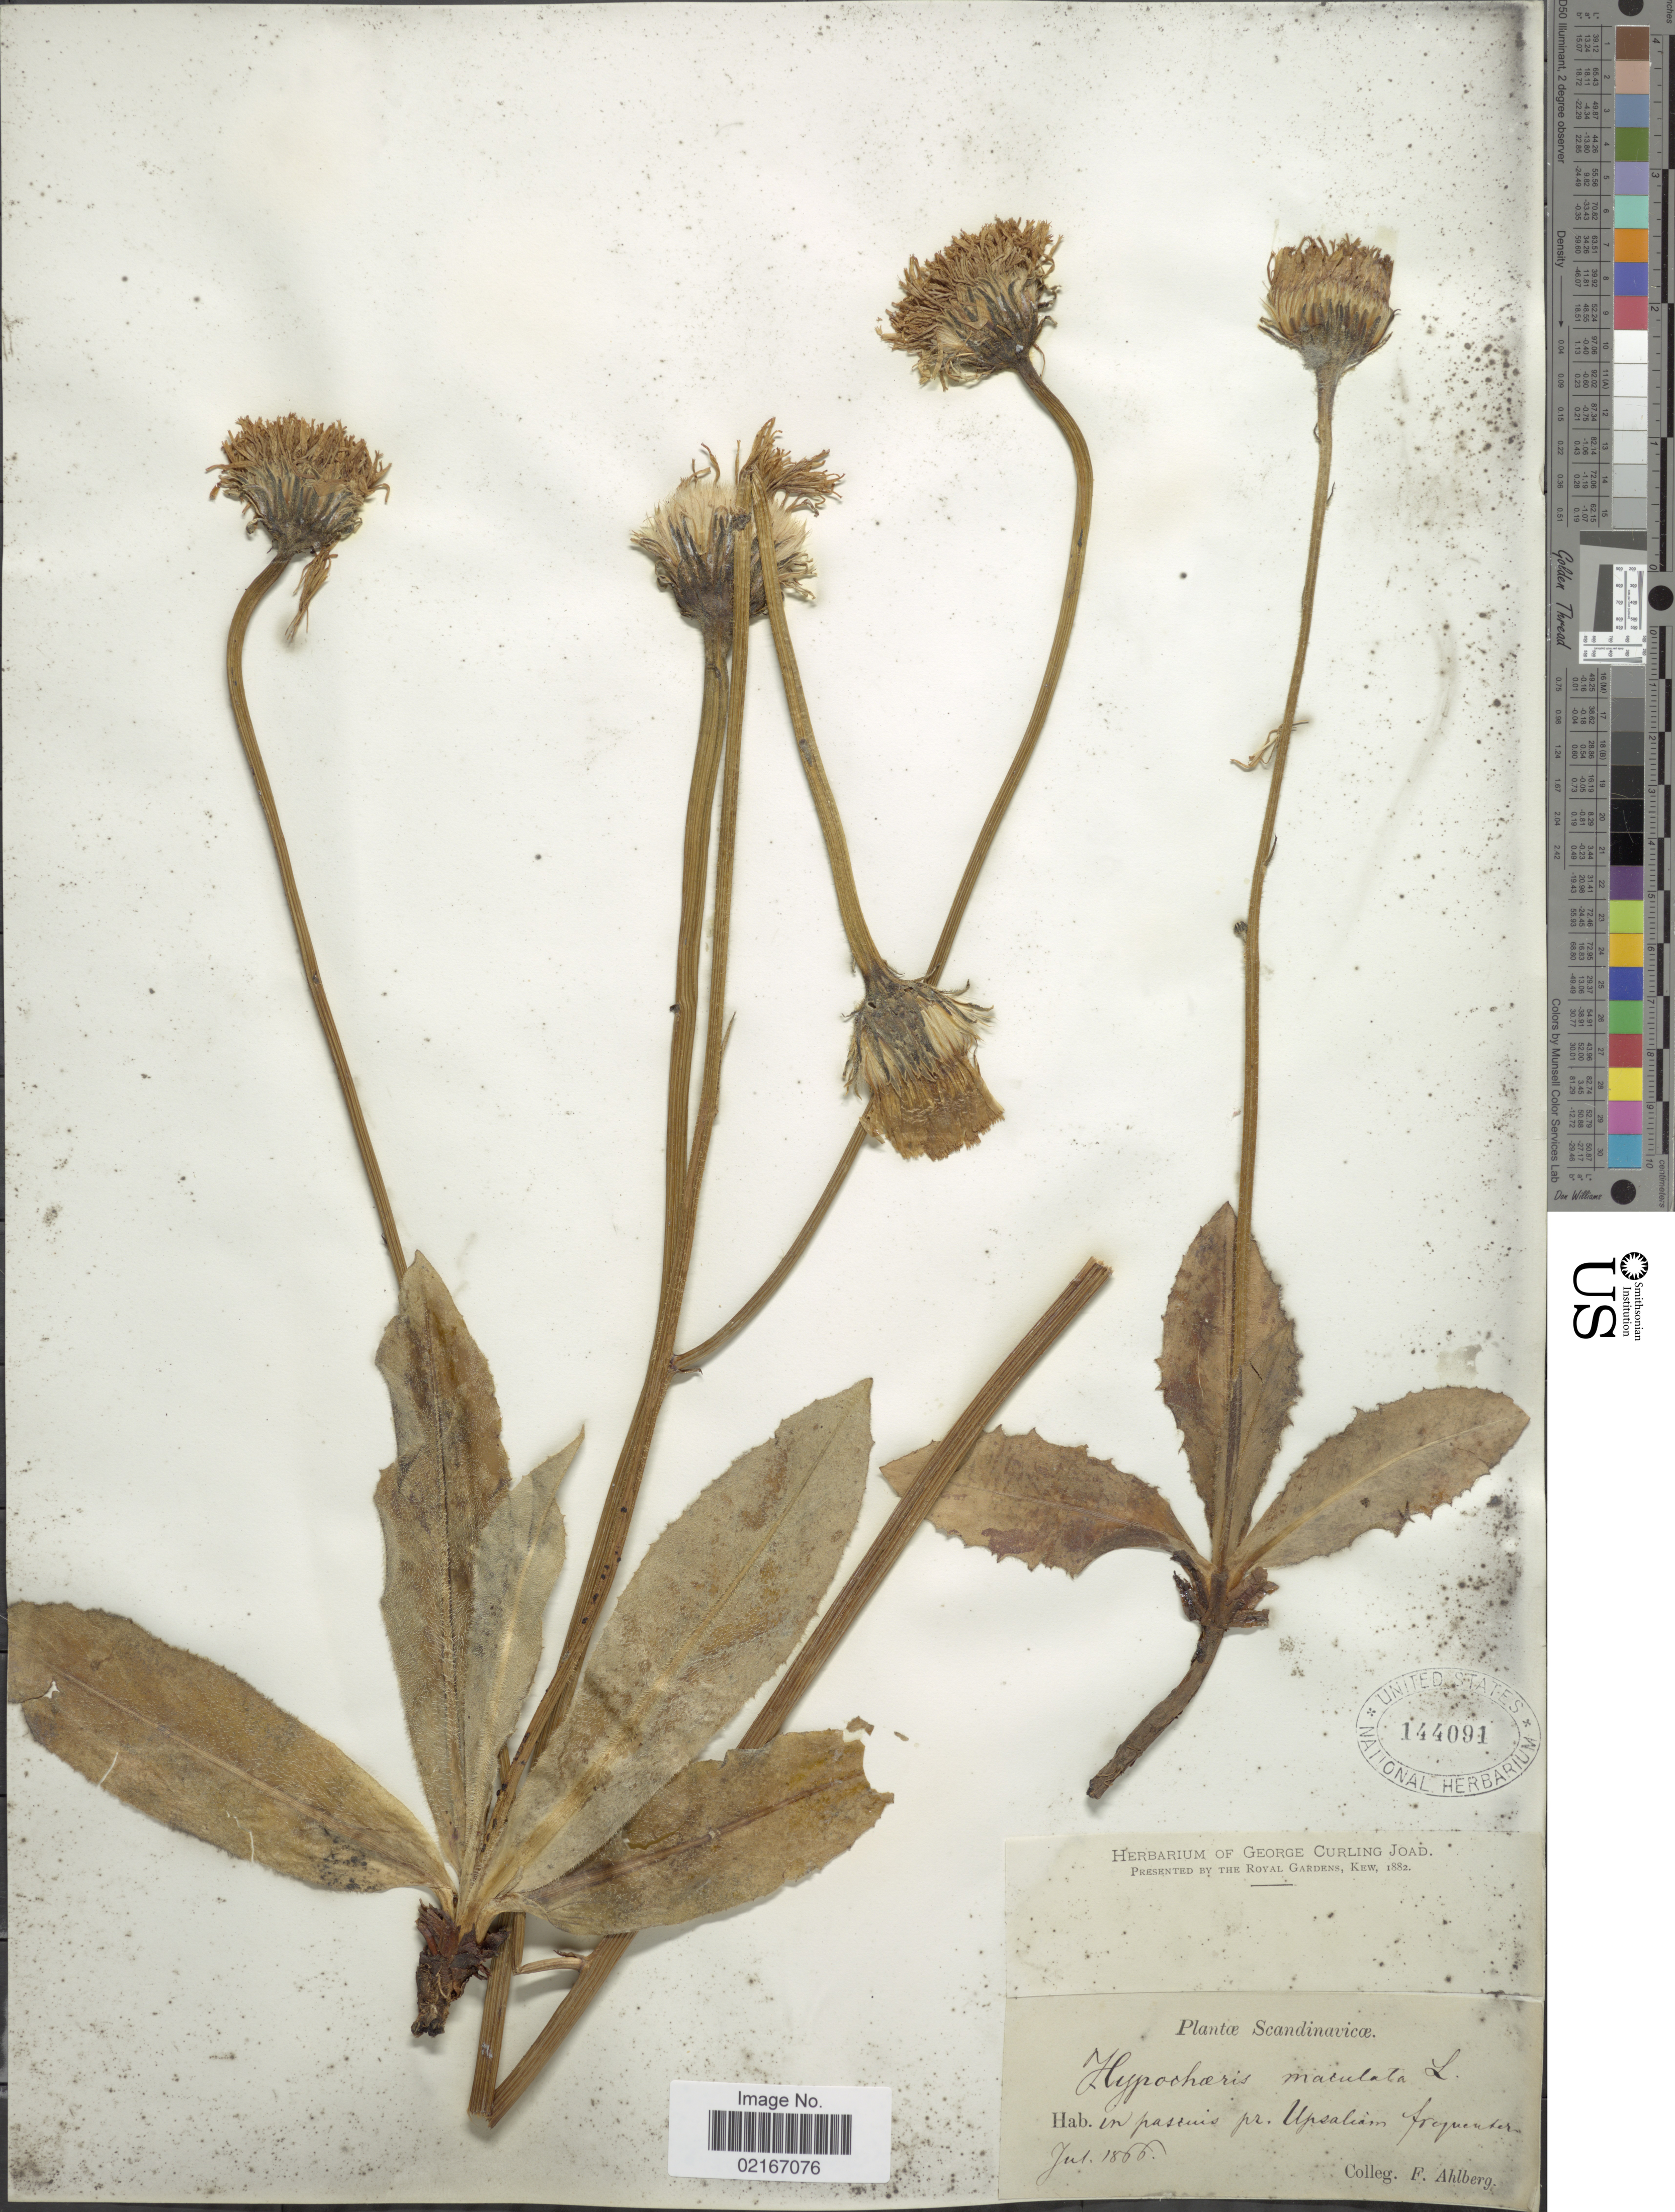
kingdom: Plantae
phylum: Tracheophyta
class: Magnoliopsida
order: Asterales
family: Asteraceae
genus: Hypochaeris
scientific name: Hypochaeris maculata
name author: L.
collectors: F. Ahlberg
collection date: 1866-07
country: Sweden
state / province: Uppsala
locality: Scandinavicae, in pascuis pr. Upsaliam frequenter [Scandinavia, in pastures near Uppsala, in great numbers]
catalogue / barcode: US 144091